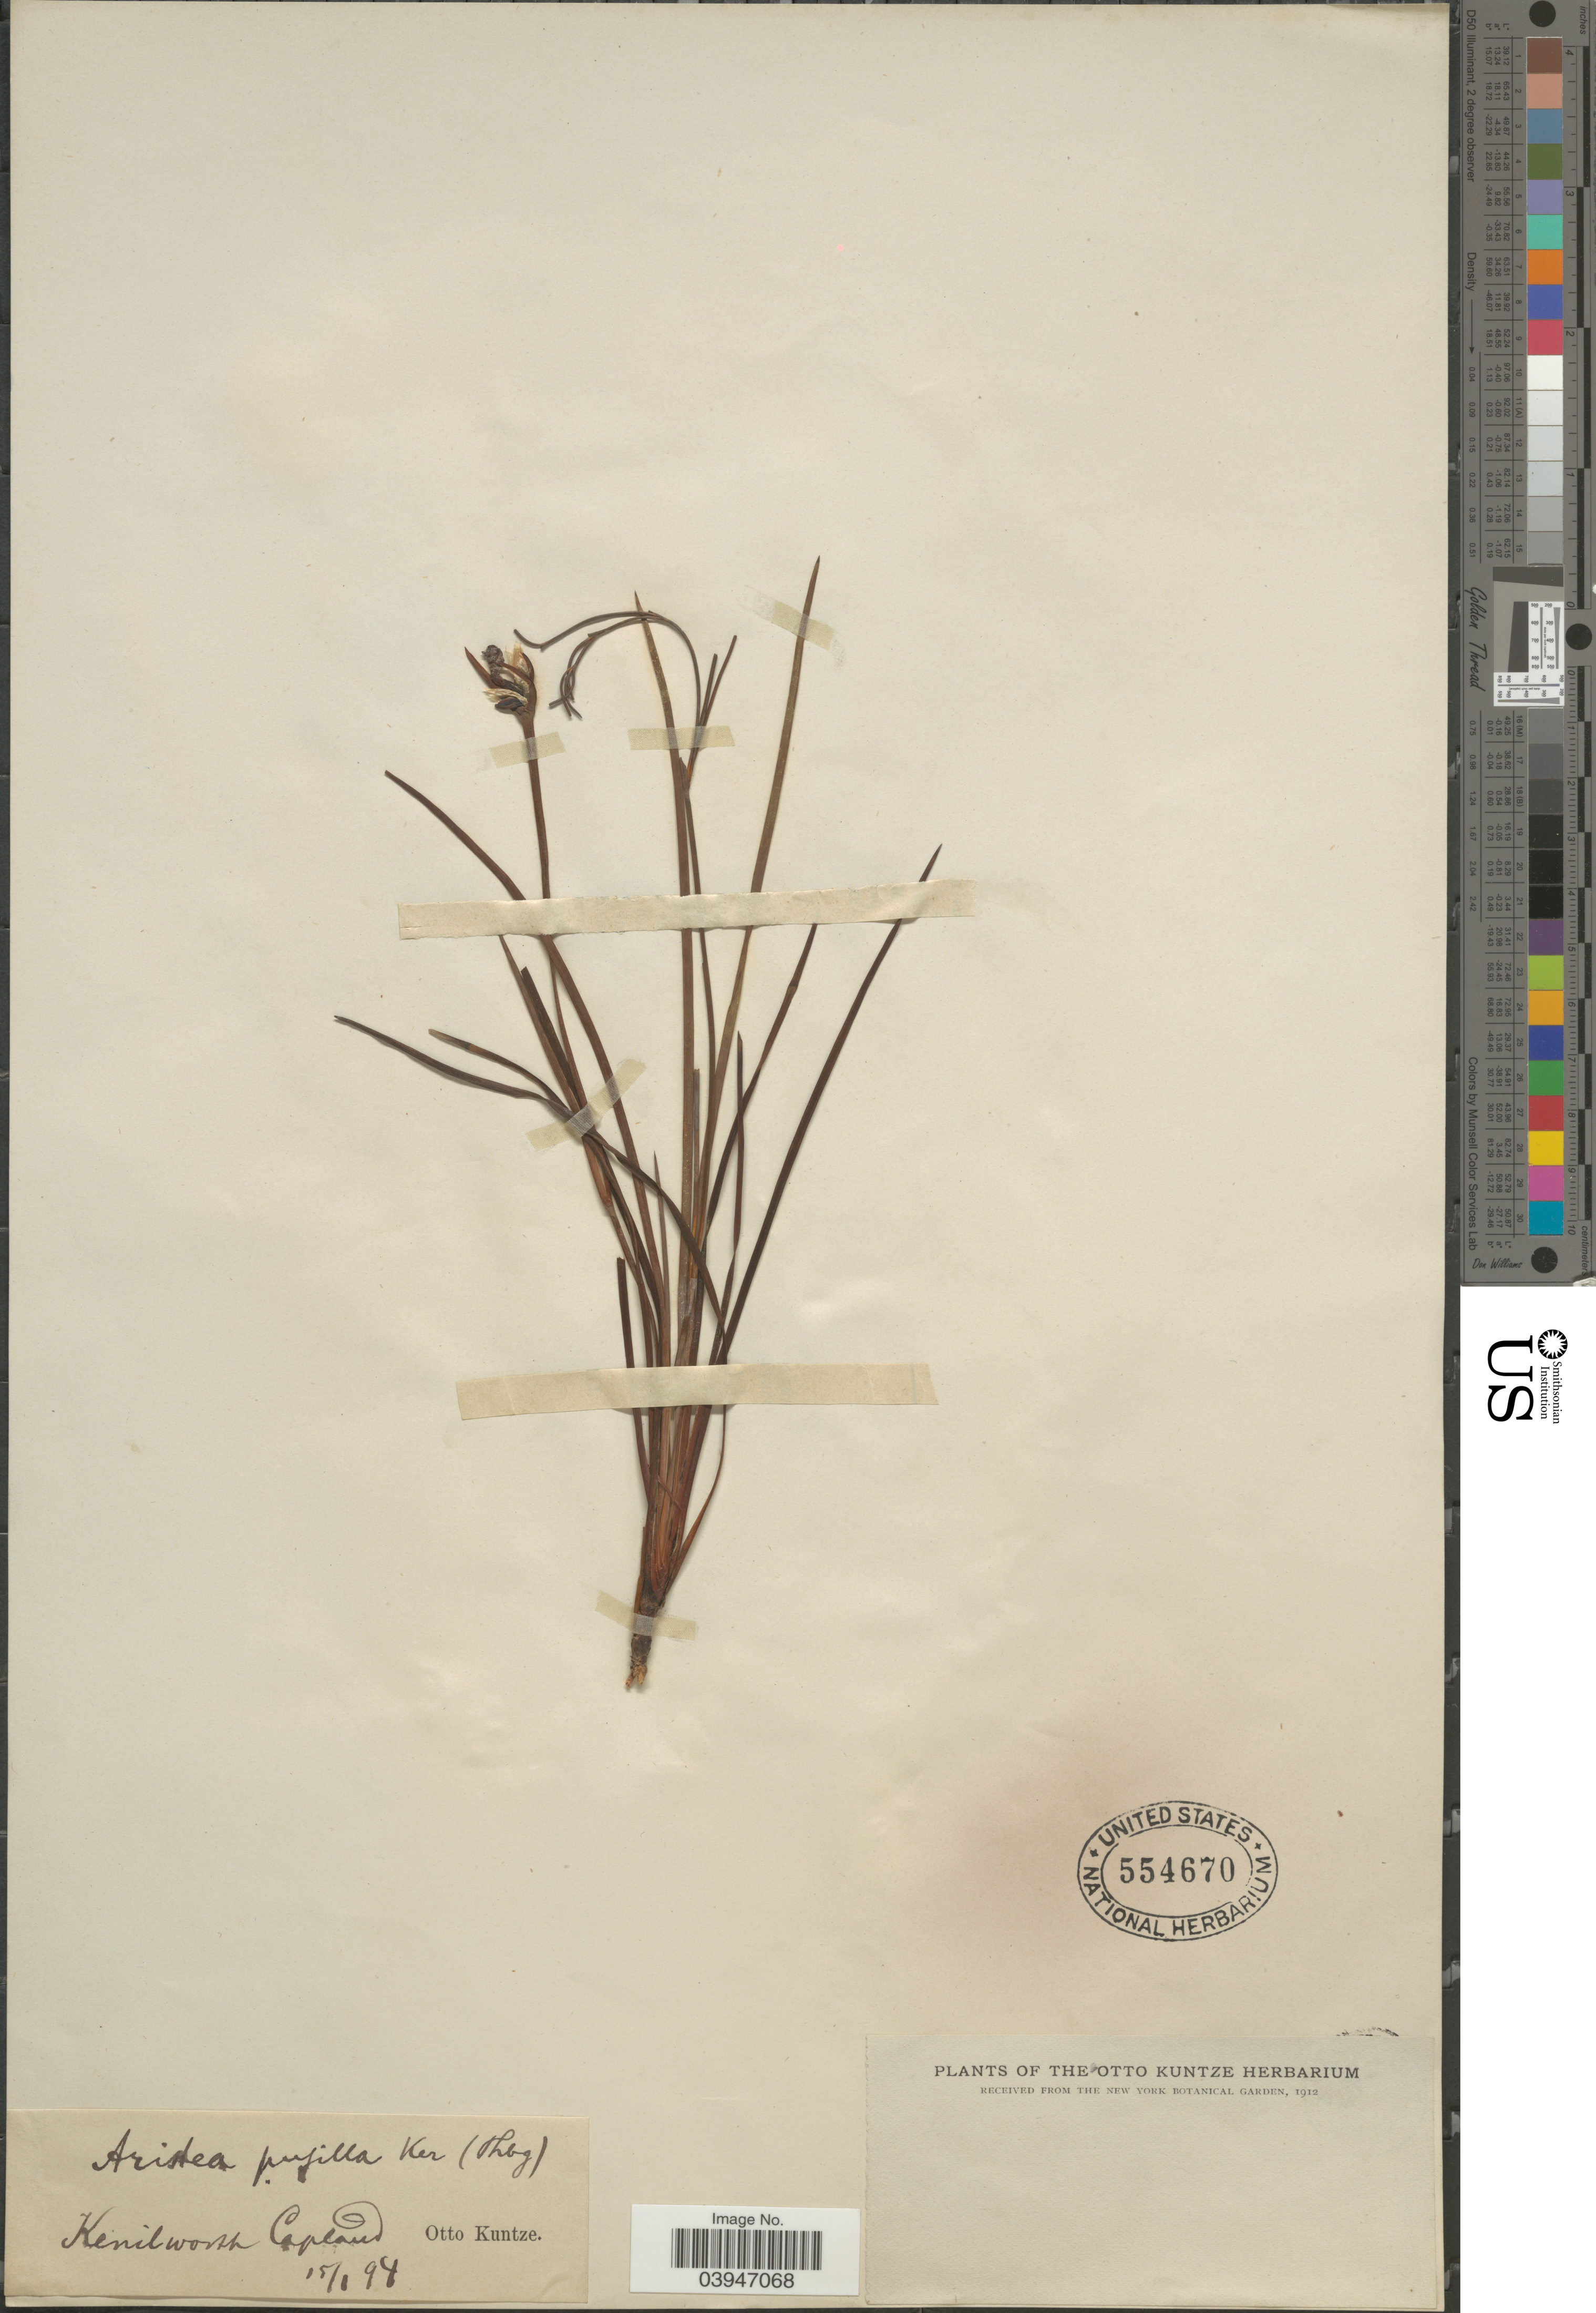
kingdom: Plantae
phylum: Tracheophyta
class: Liliopsida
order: Asparagales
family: Iridaceae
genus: Aristea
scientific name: Aristea pusilla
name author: (Thunb.) Ker Gawl.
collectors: C.E.O. Kuntze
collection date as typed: Transcribed d/m/y: 15/1/94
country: South Africa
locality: Kenilworth Capland.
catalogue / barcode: US 554670